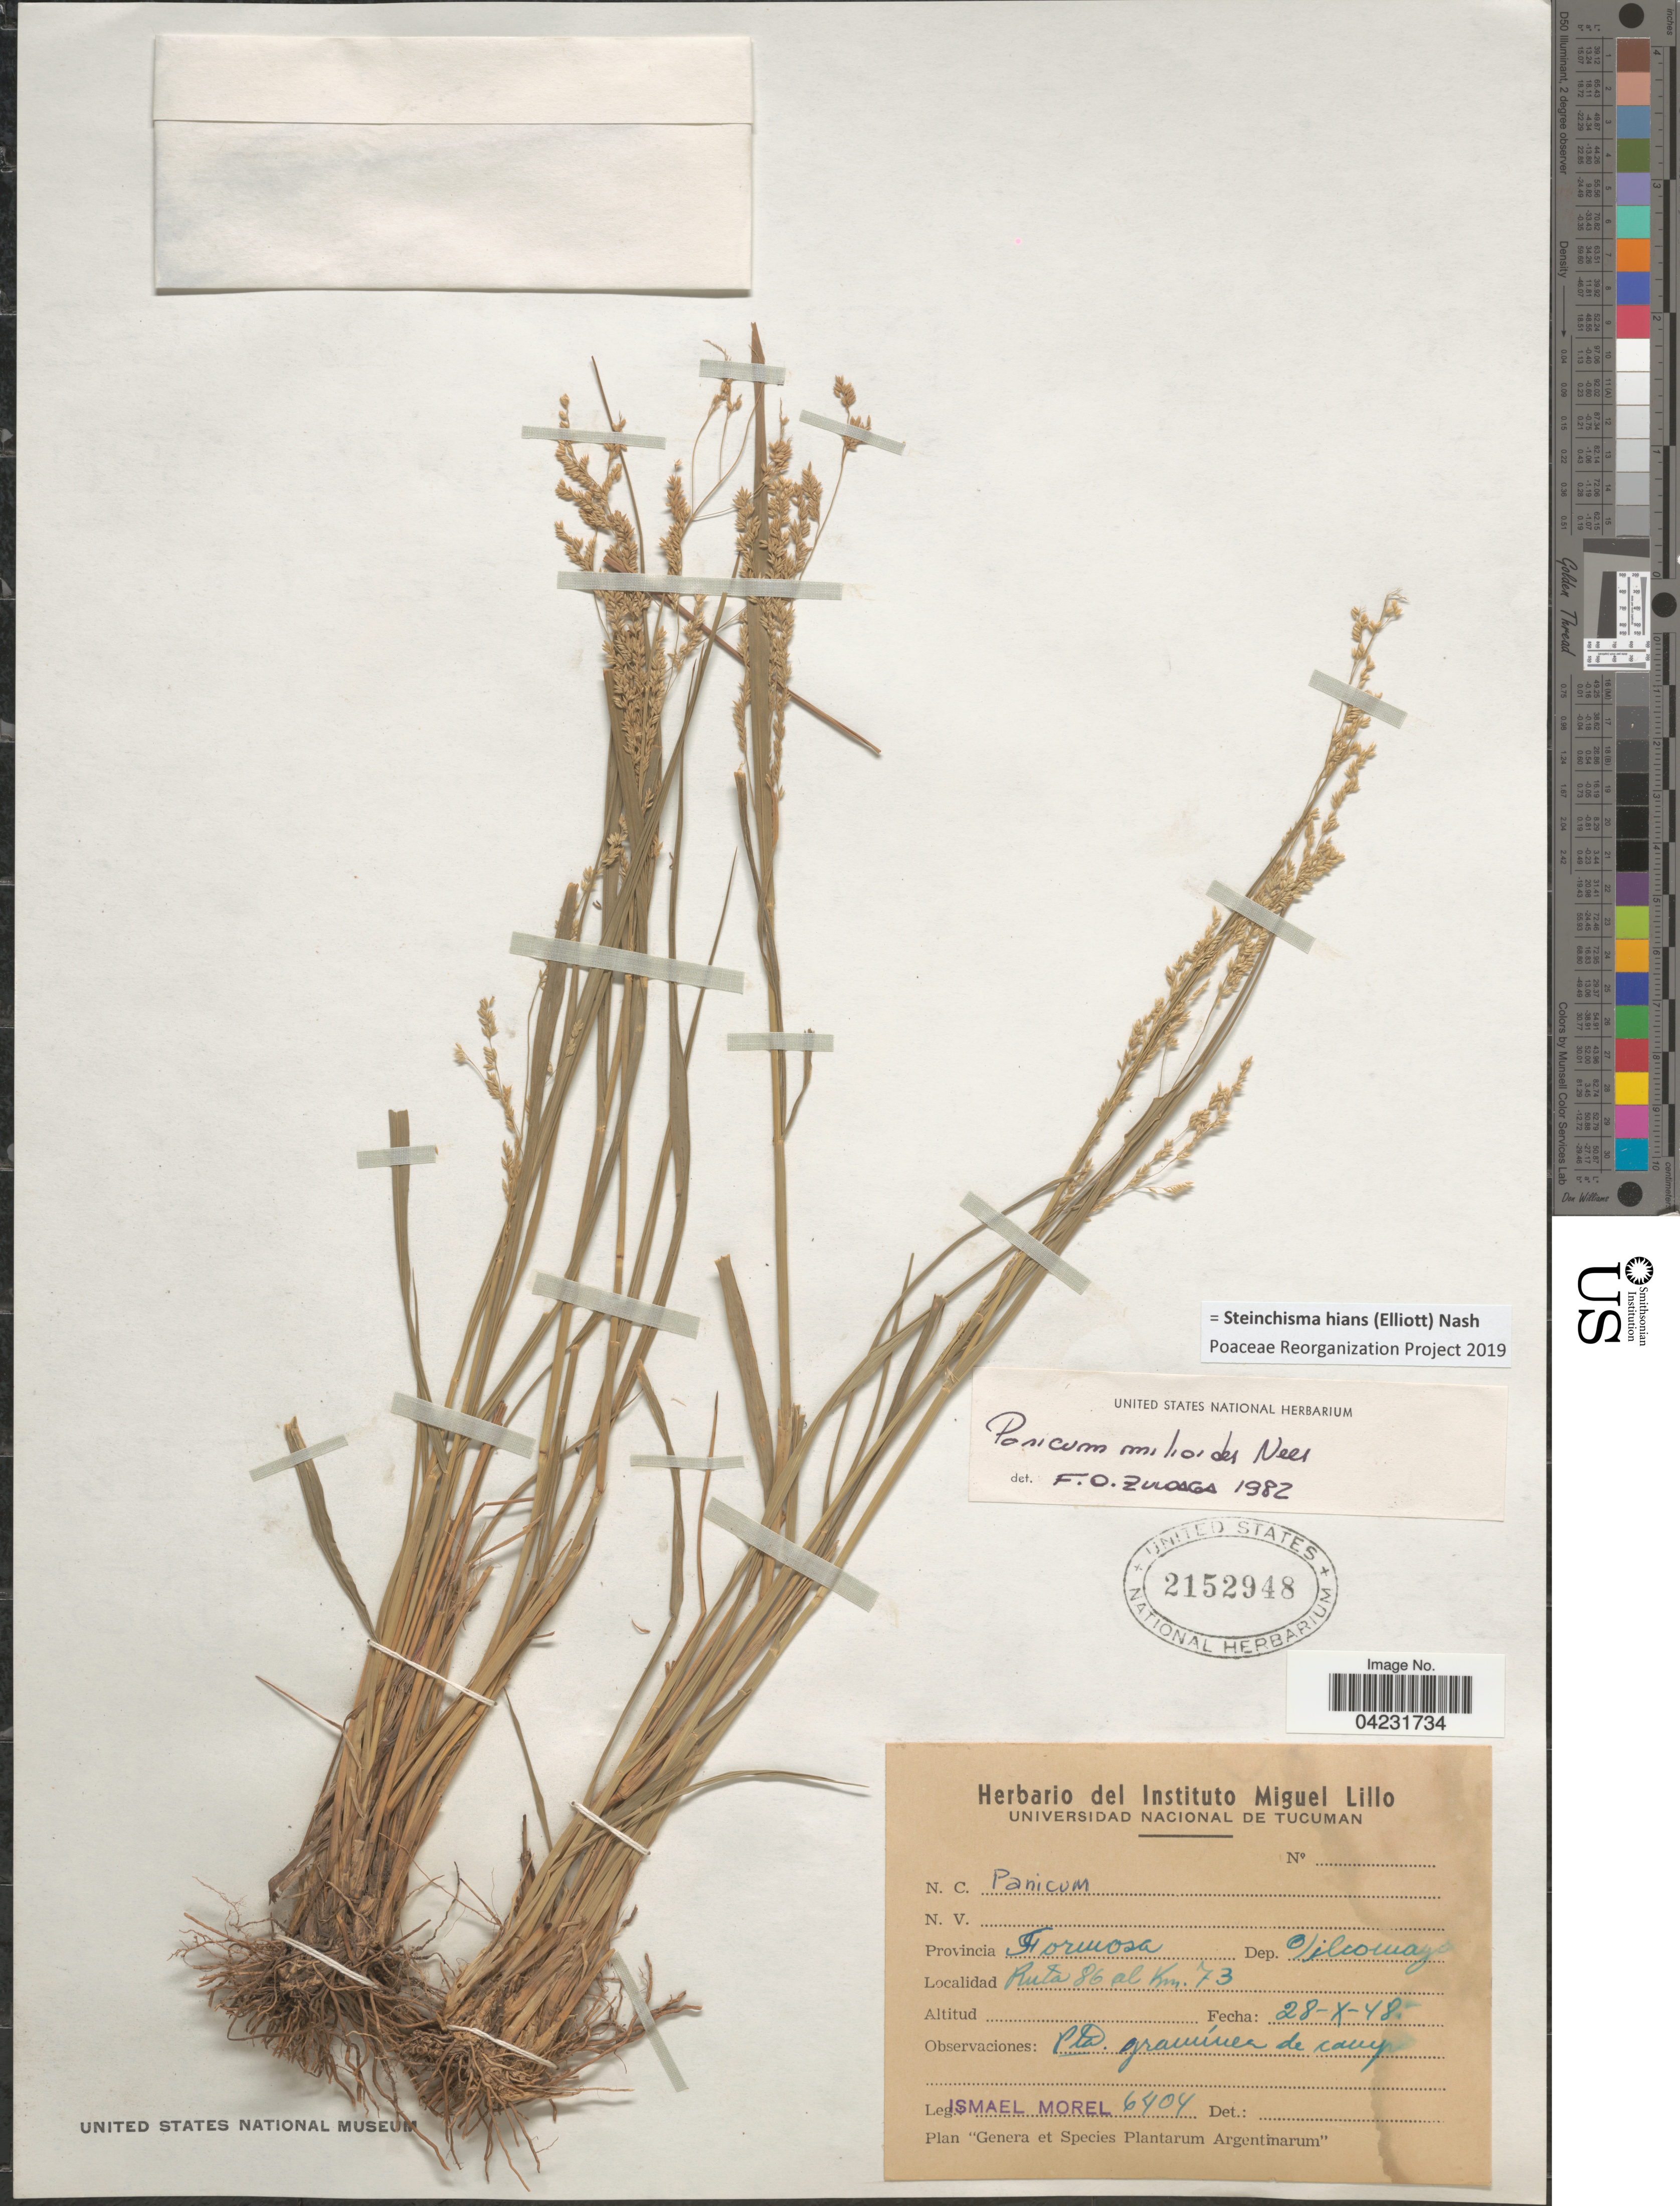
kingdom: Plantae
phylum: Tracheophyta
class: Liliopsida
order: Poales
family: Poaceae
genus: Steinchisma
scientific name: Steinchisma hians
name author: (Elliott) Nash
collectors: I. Morel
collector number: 6404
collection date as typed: Transcribed d/m/y: 28/10/48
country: Argentina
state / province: Formosa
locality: Dep. Pilcomayo. Ruta 86 al Km. 73.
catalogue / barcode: US 2152948